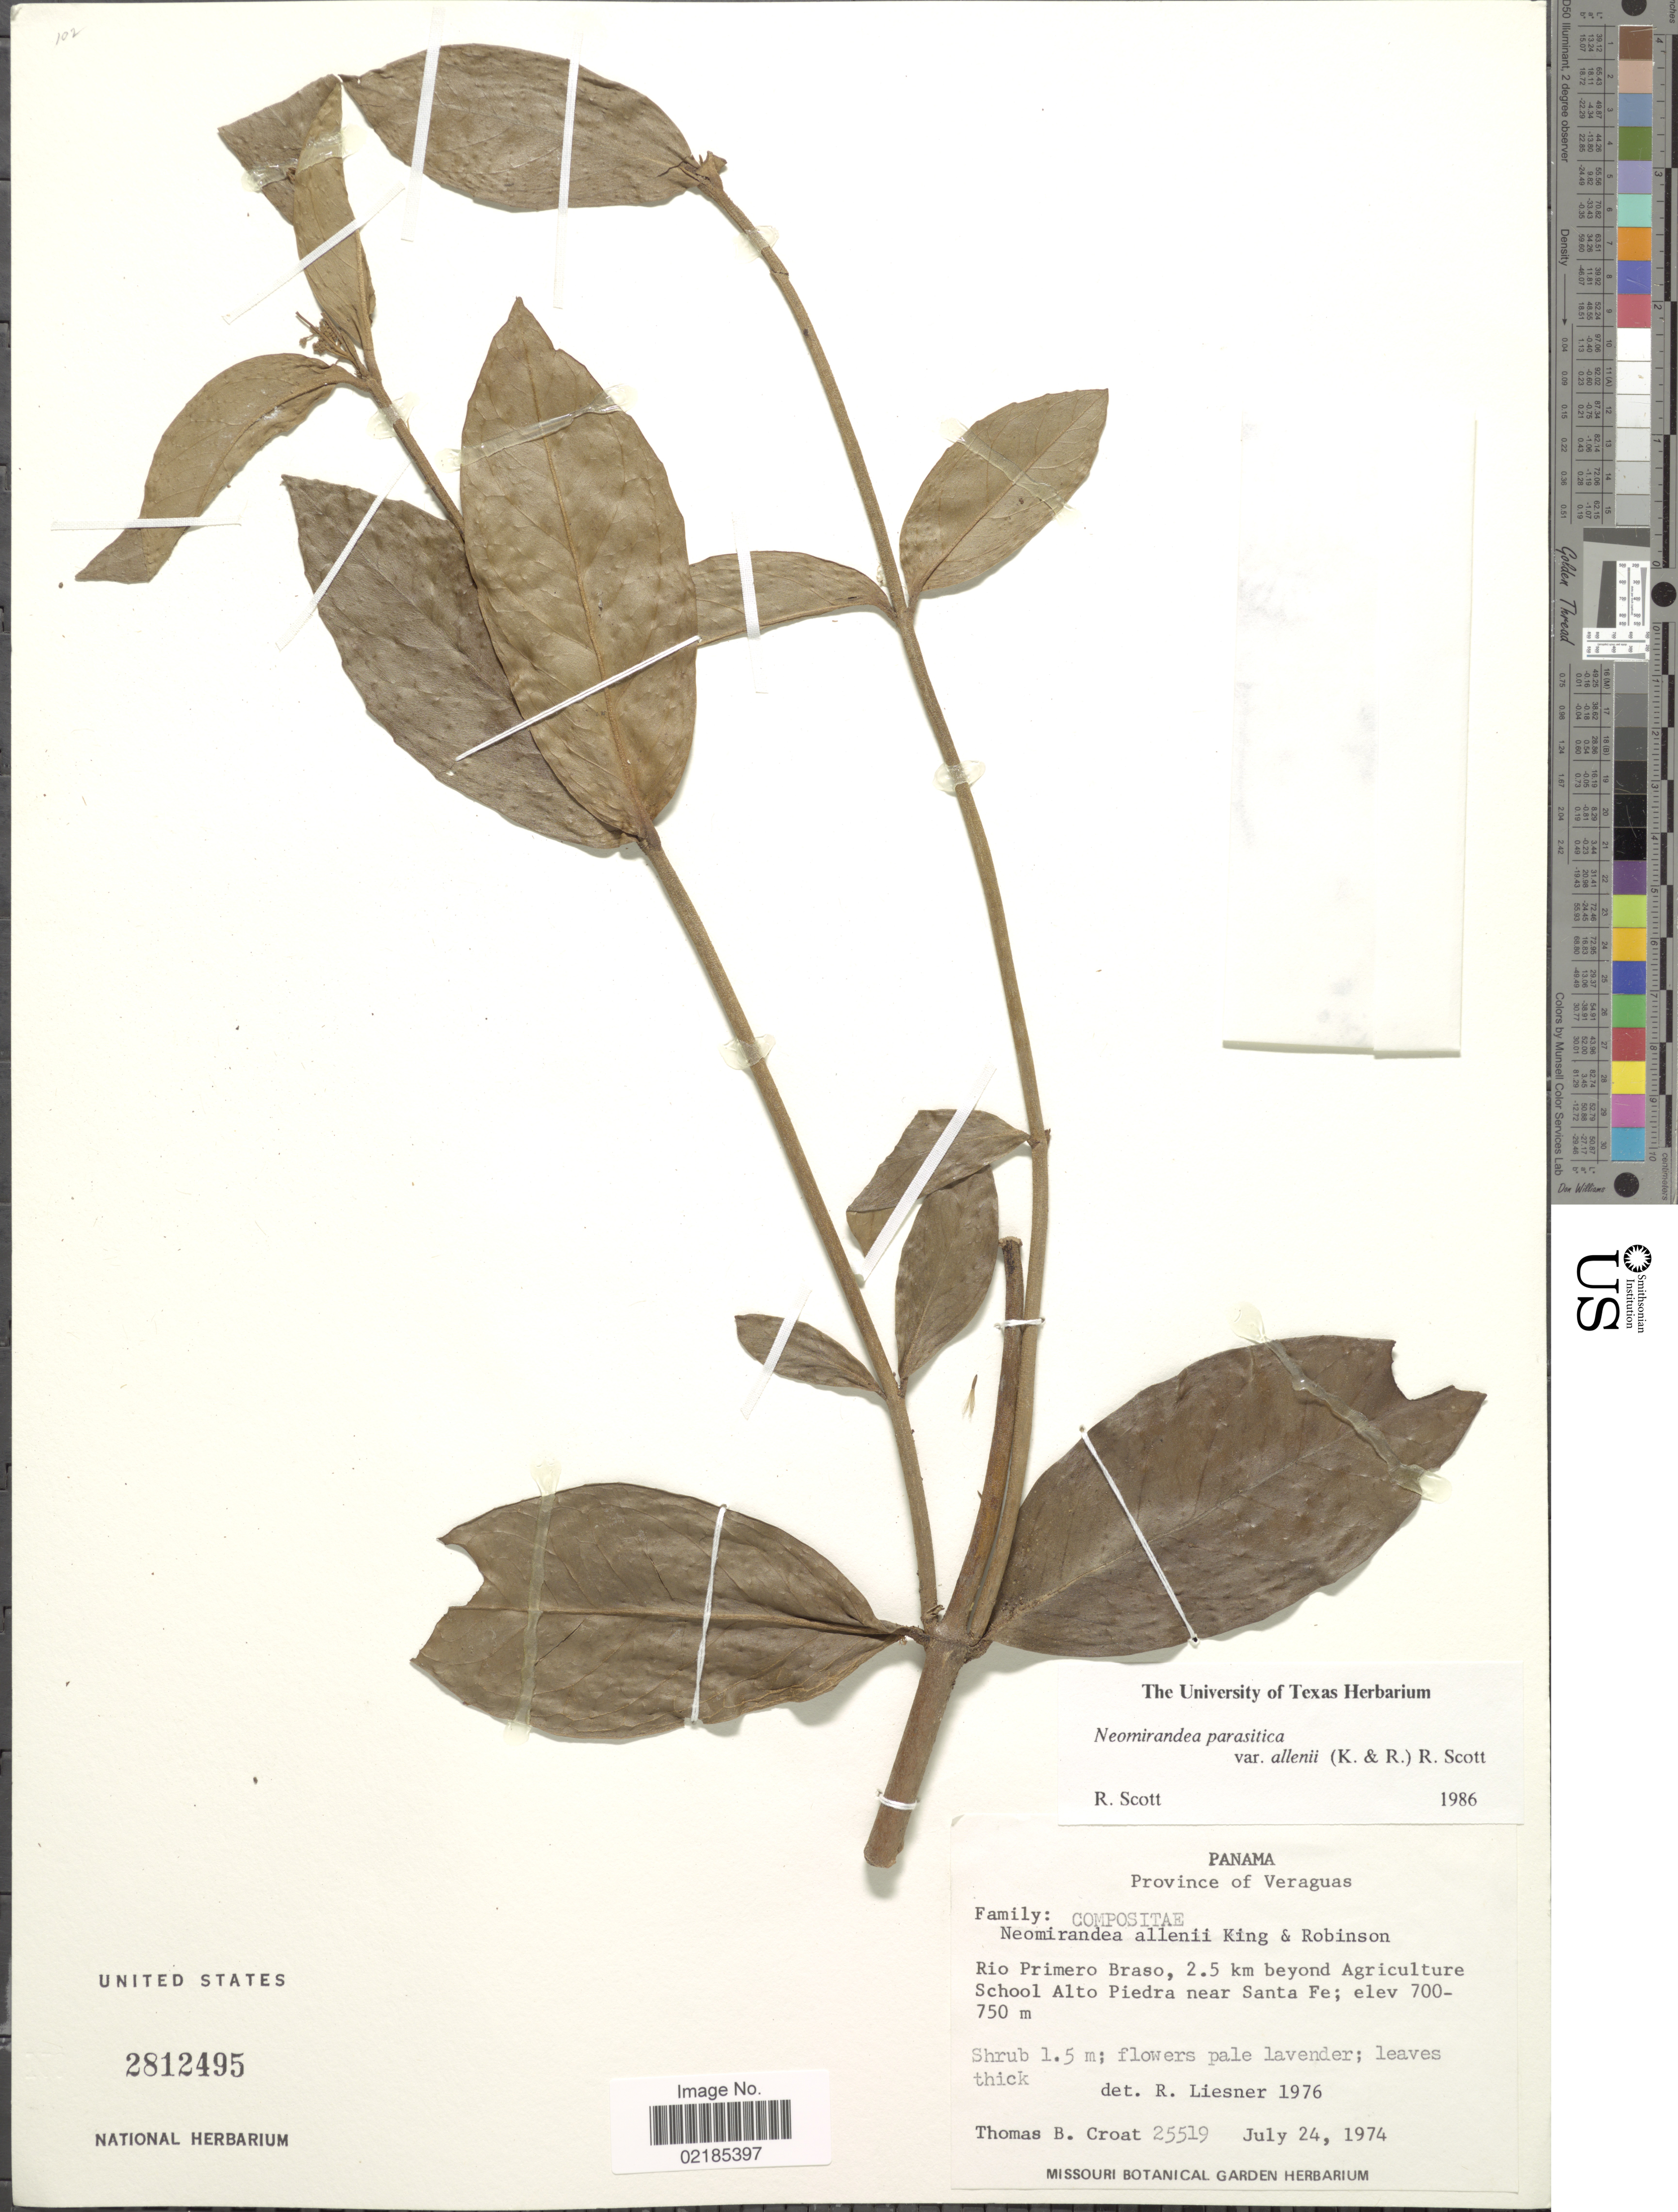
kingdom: Plantae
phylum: Tracheophyta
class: Magnoliopsida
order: Asterales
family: Asteraceae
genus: Neomirandea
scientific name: Neomirandea allenii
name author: R.M. King & H. Rob.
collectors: T. B. Croat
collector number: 25519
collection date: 1974-07-24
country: Panama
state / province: Veraguas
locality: Rio Primero Braso, 2.5 km beyond Agriculture School Alto Piedra near Santa Fe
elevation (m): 700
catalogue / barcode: US 2812495